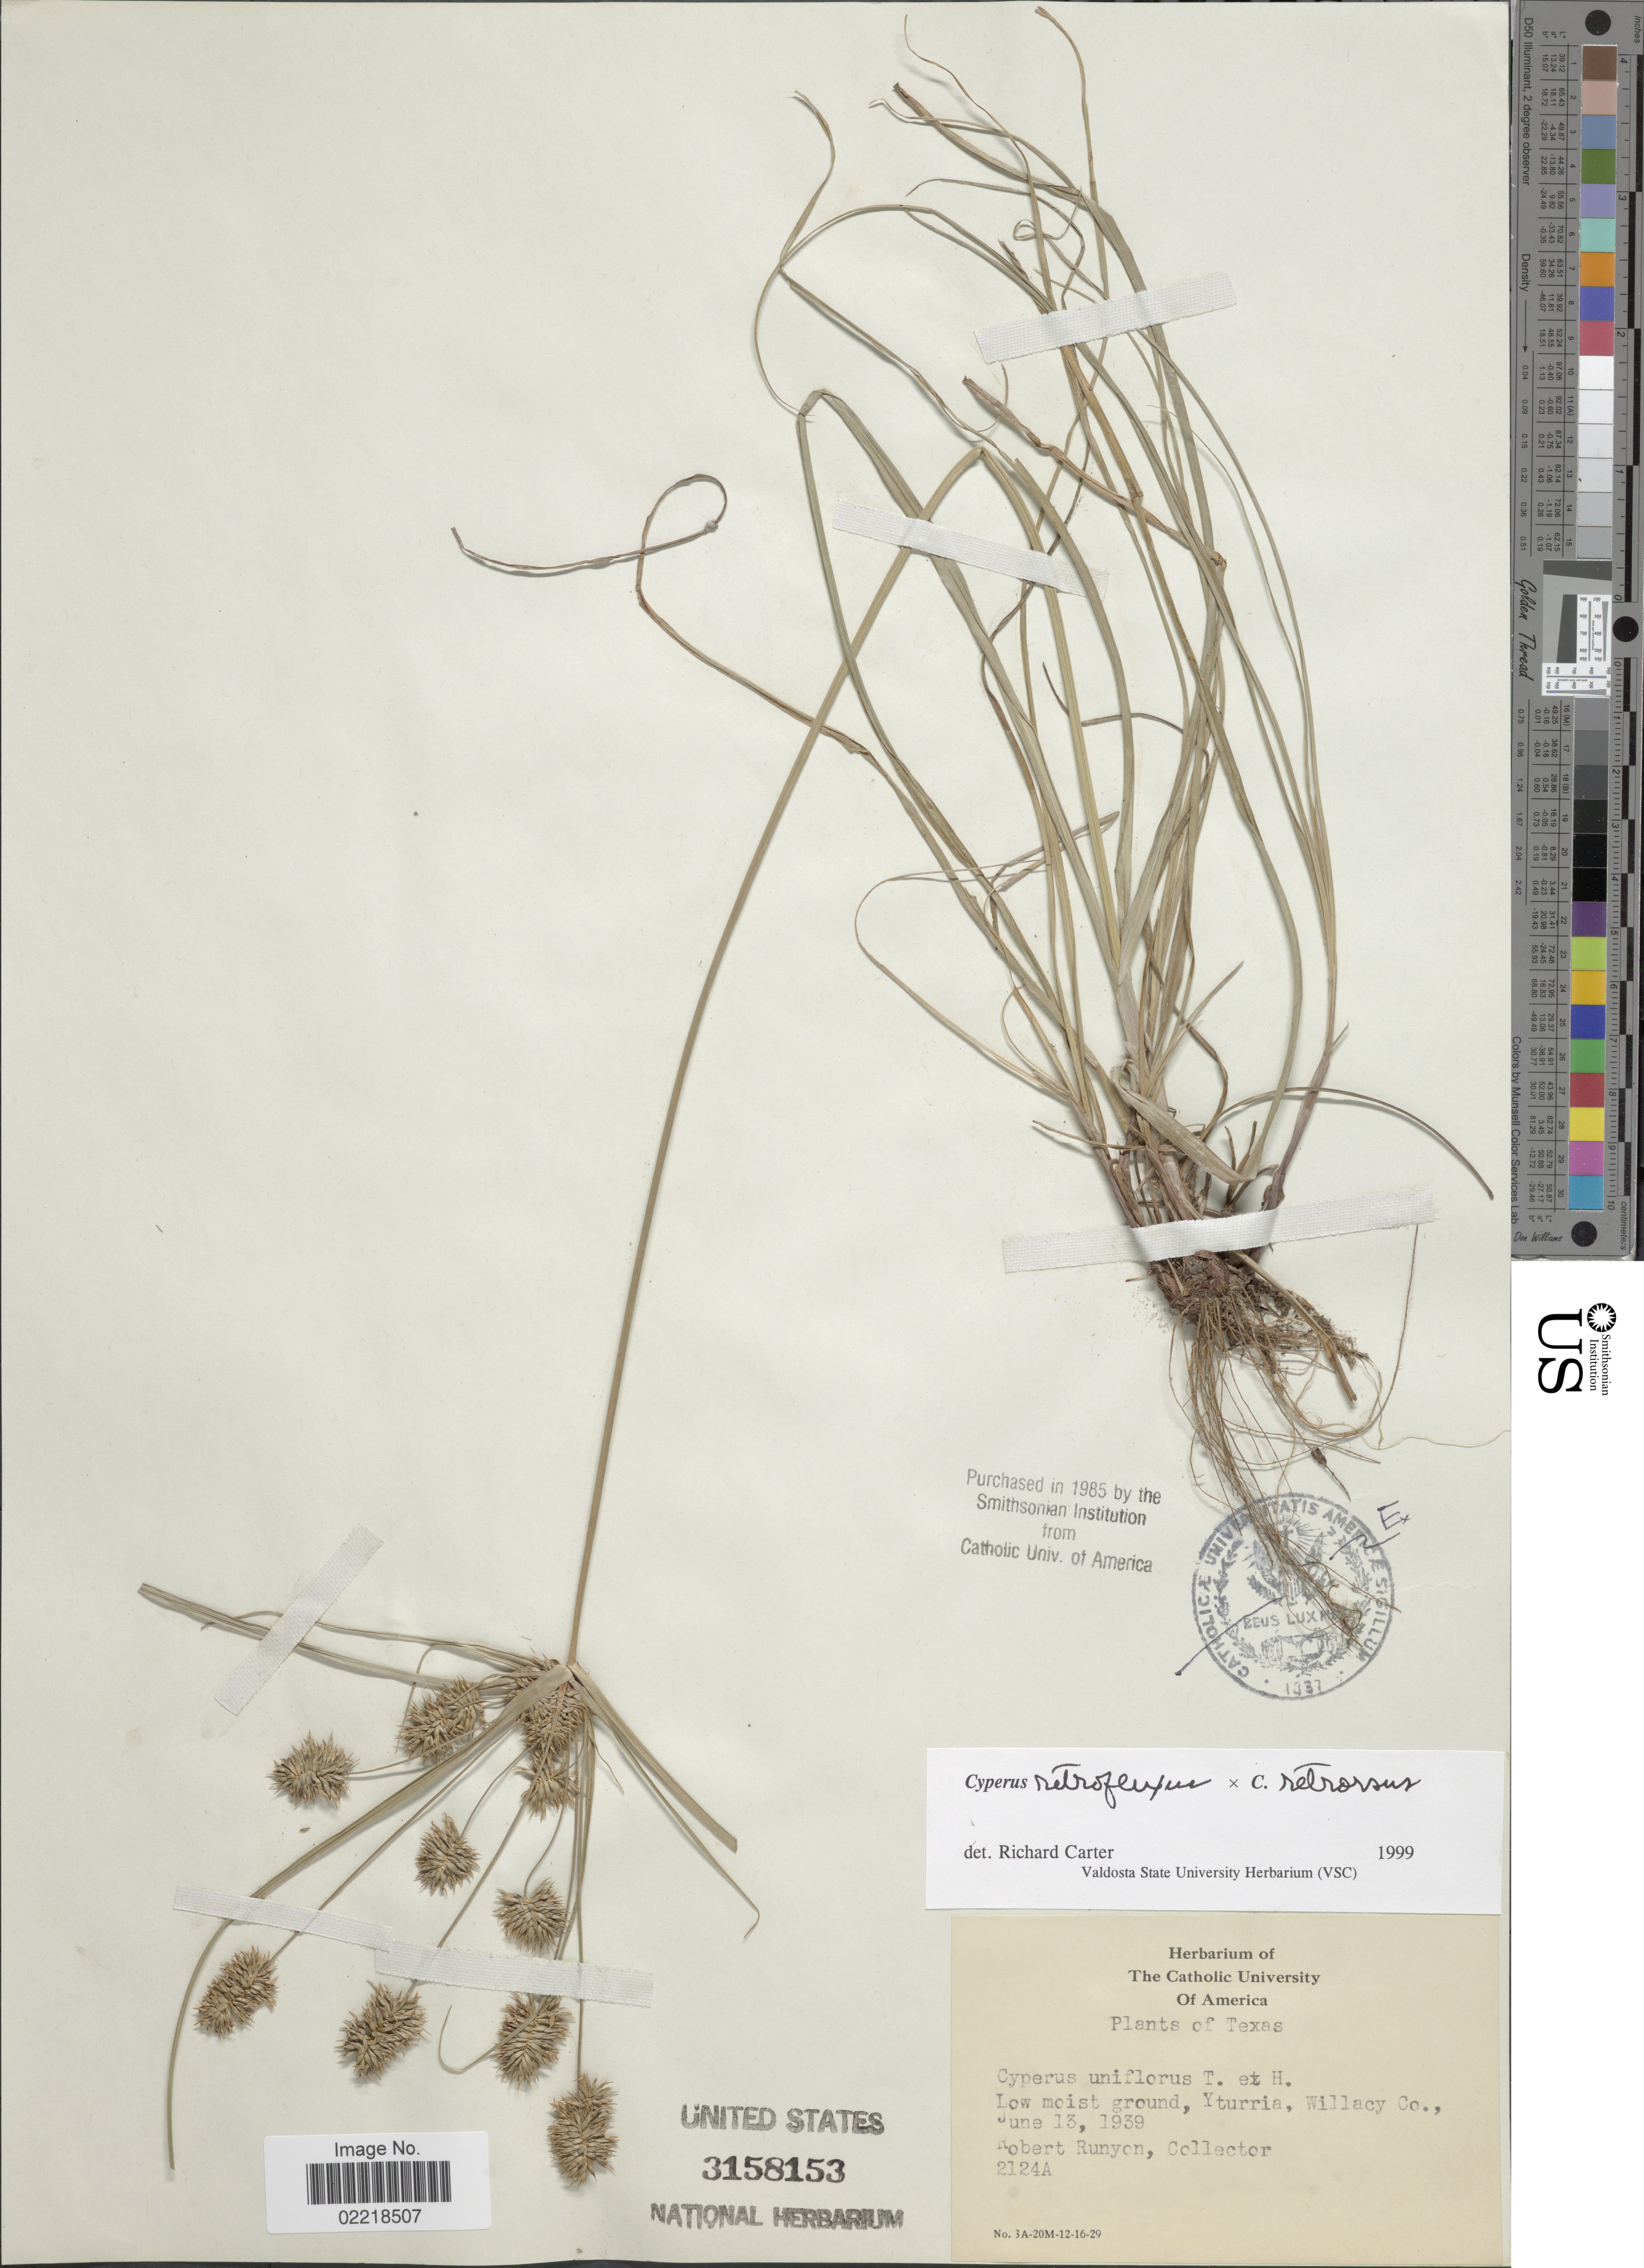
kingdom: Plantae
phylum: Tracheophyta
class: Liliopsida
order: Poales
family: Cyperaceae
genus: Cyperus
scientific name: Cyperus retroflexus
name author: Buckley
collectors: R. Runyon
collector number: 2124A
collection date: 1939-06-13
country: United States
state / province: Texas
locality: Low moist ground, Yturria, Willacy Co.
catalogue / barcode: US 3158153